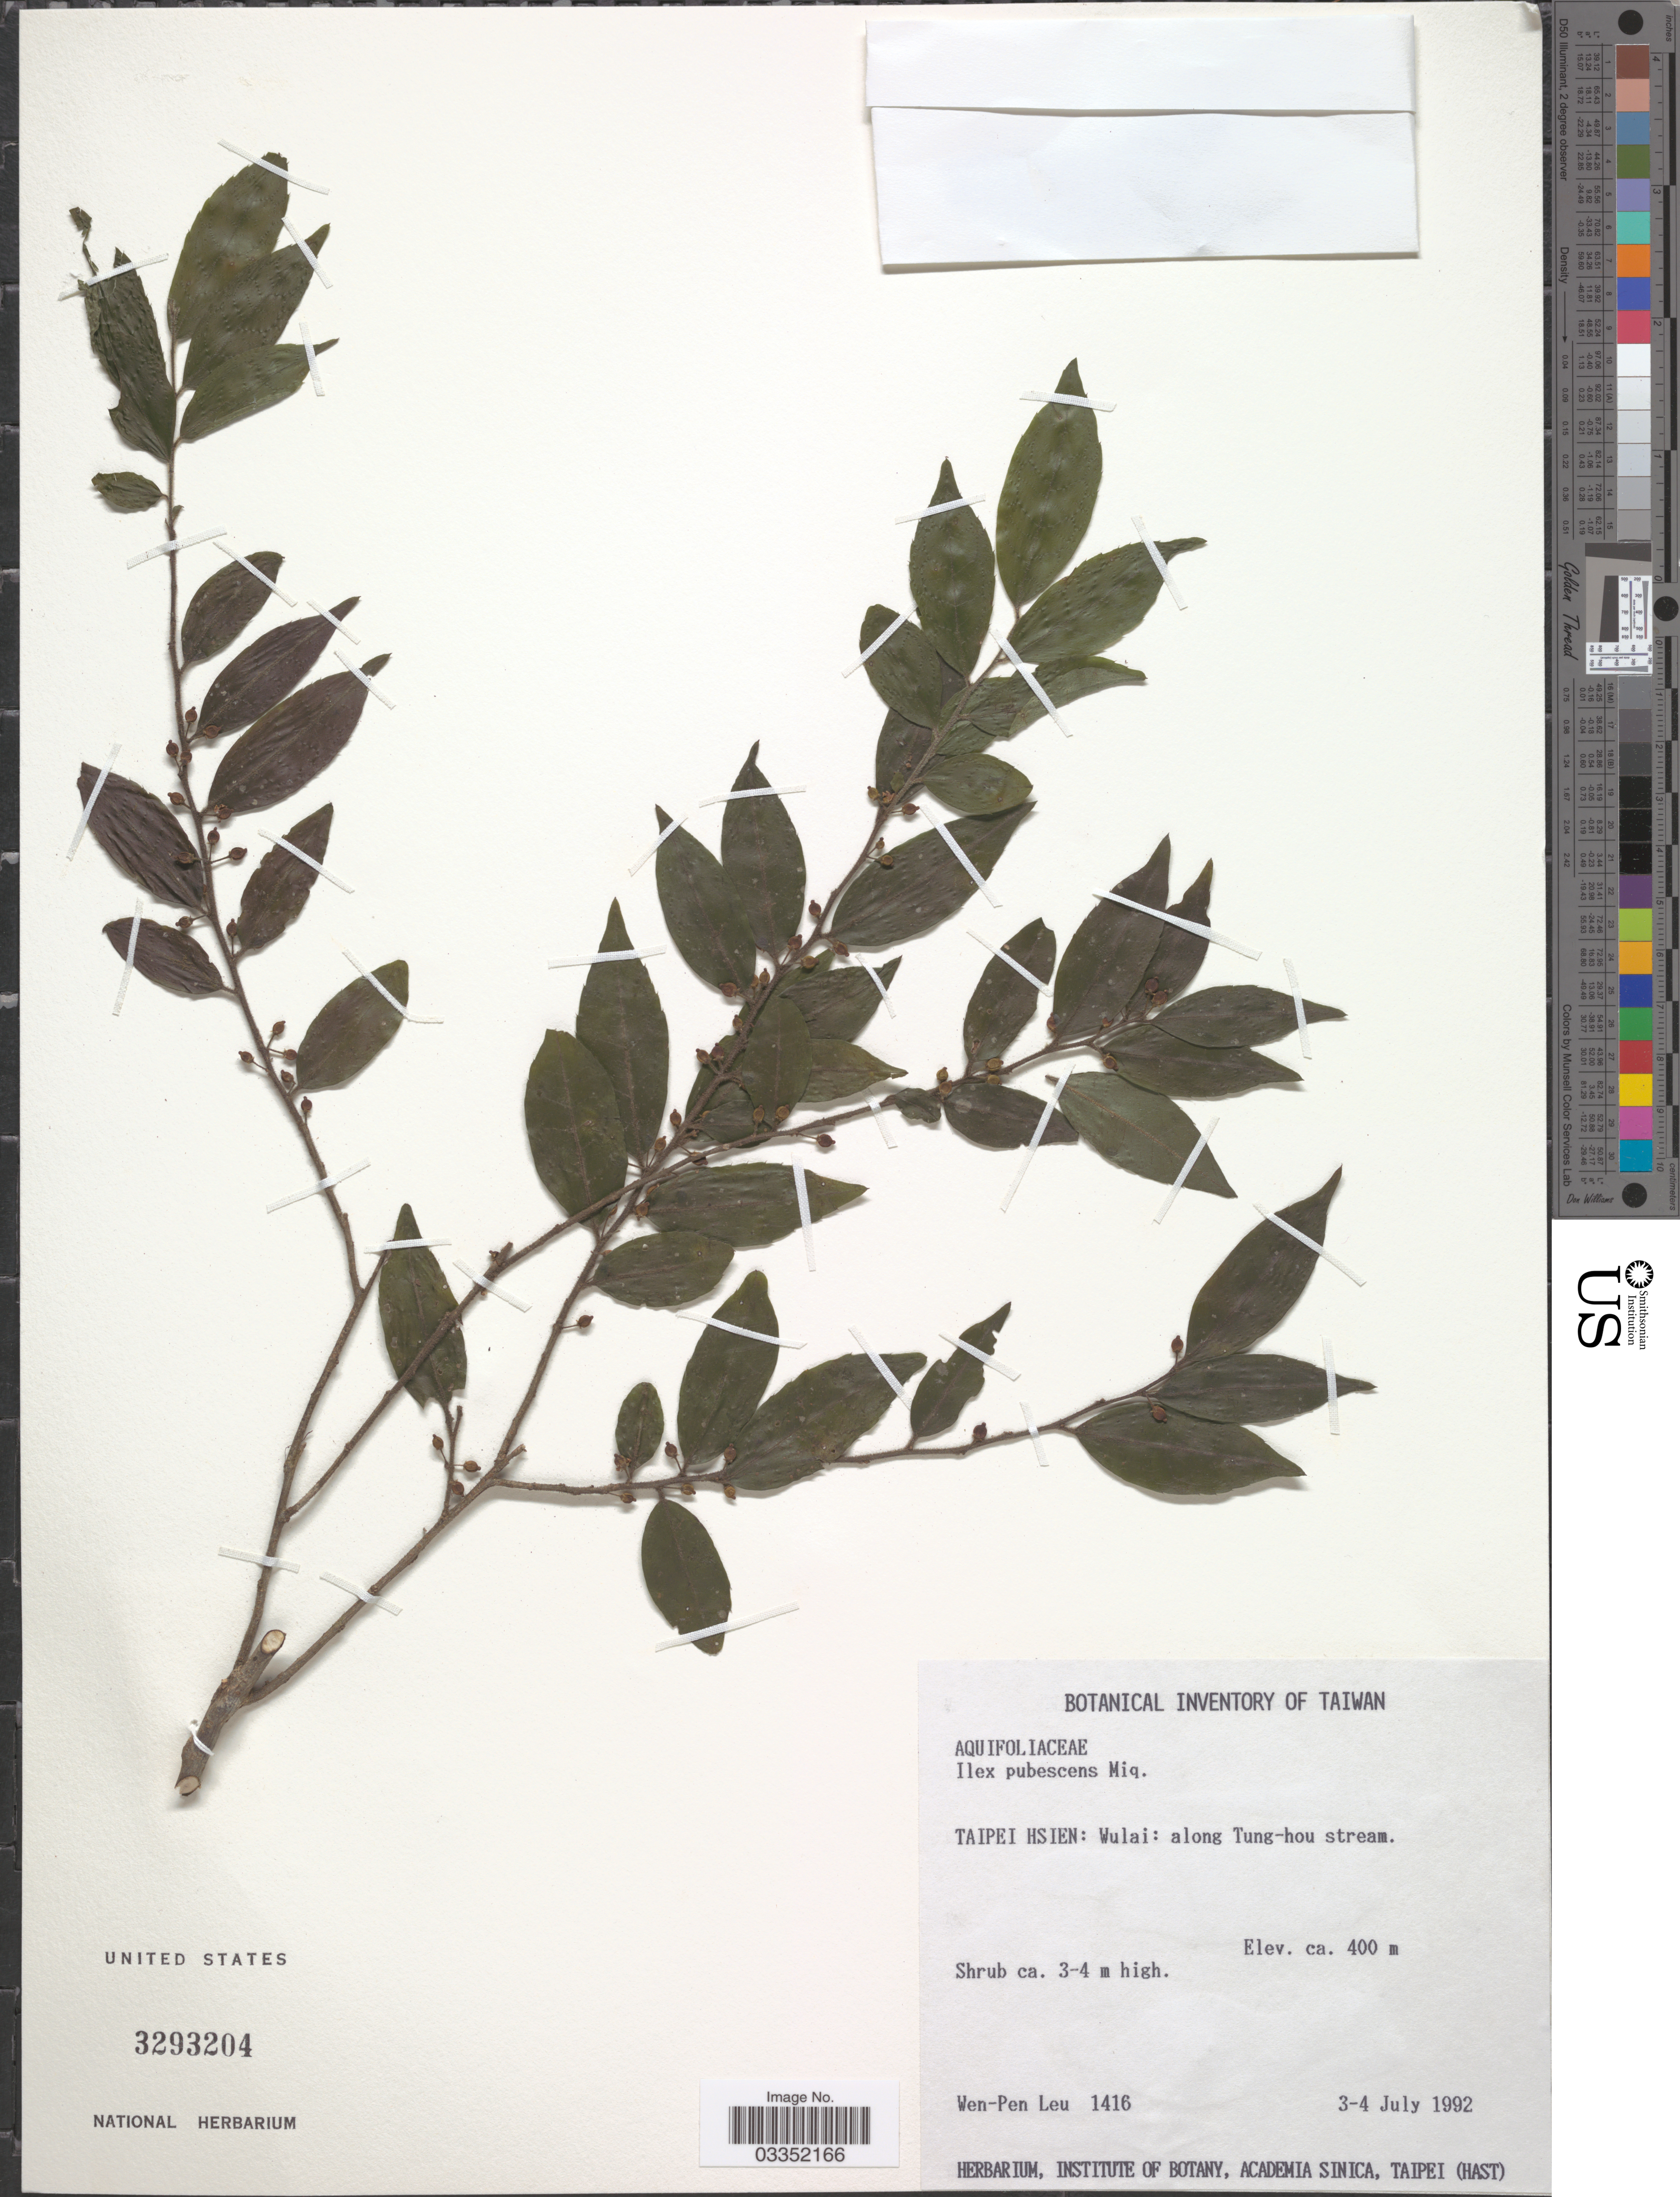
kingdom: Plantae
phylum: Tracheophyta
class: Magnoliopsida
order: Aquifoliales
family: Aquifoliaceae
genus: Ilex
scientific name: Ilex pubescens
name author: Hook. & Arn.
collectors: W. Leu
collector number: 1416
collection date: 1992-07-03/1992-07-04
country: Taiwan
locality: Taipei Hsien: Wulai: along Tung-hou stream.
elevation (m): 400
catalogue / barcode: US 3293204